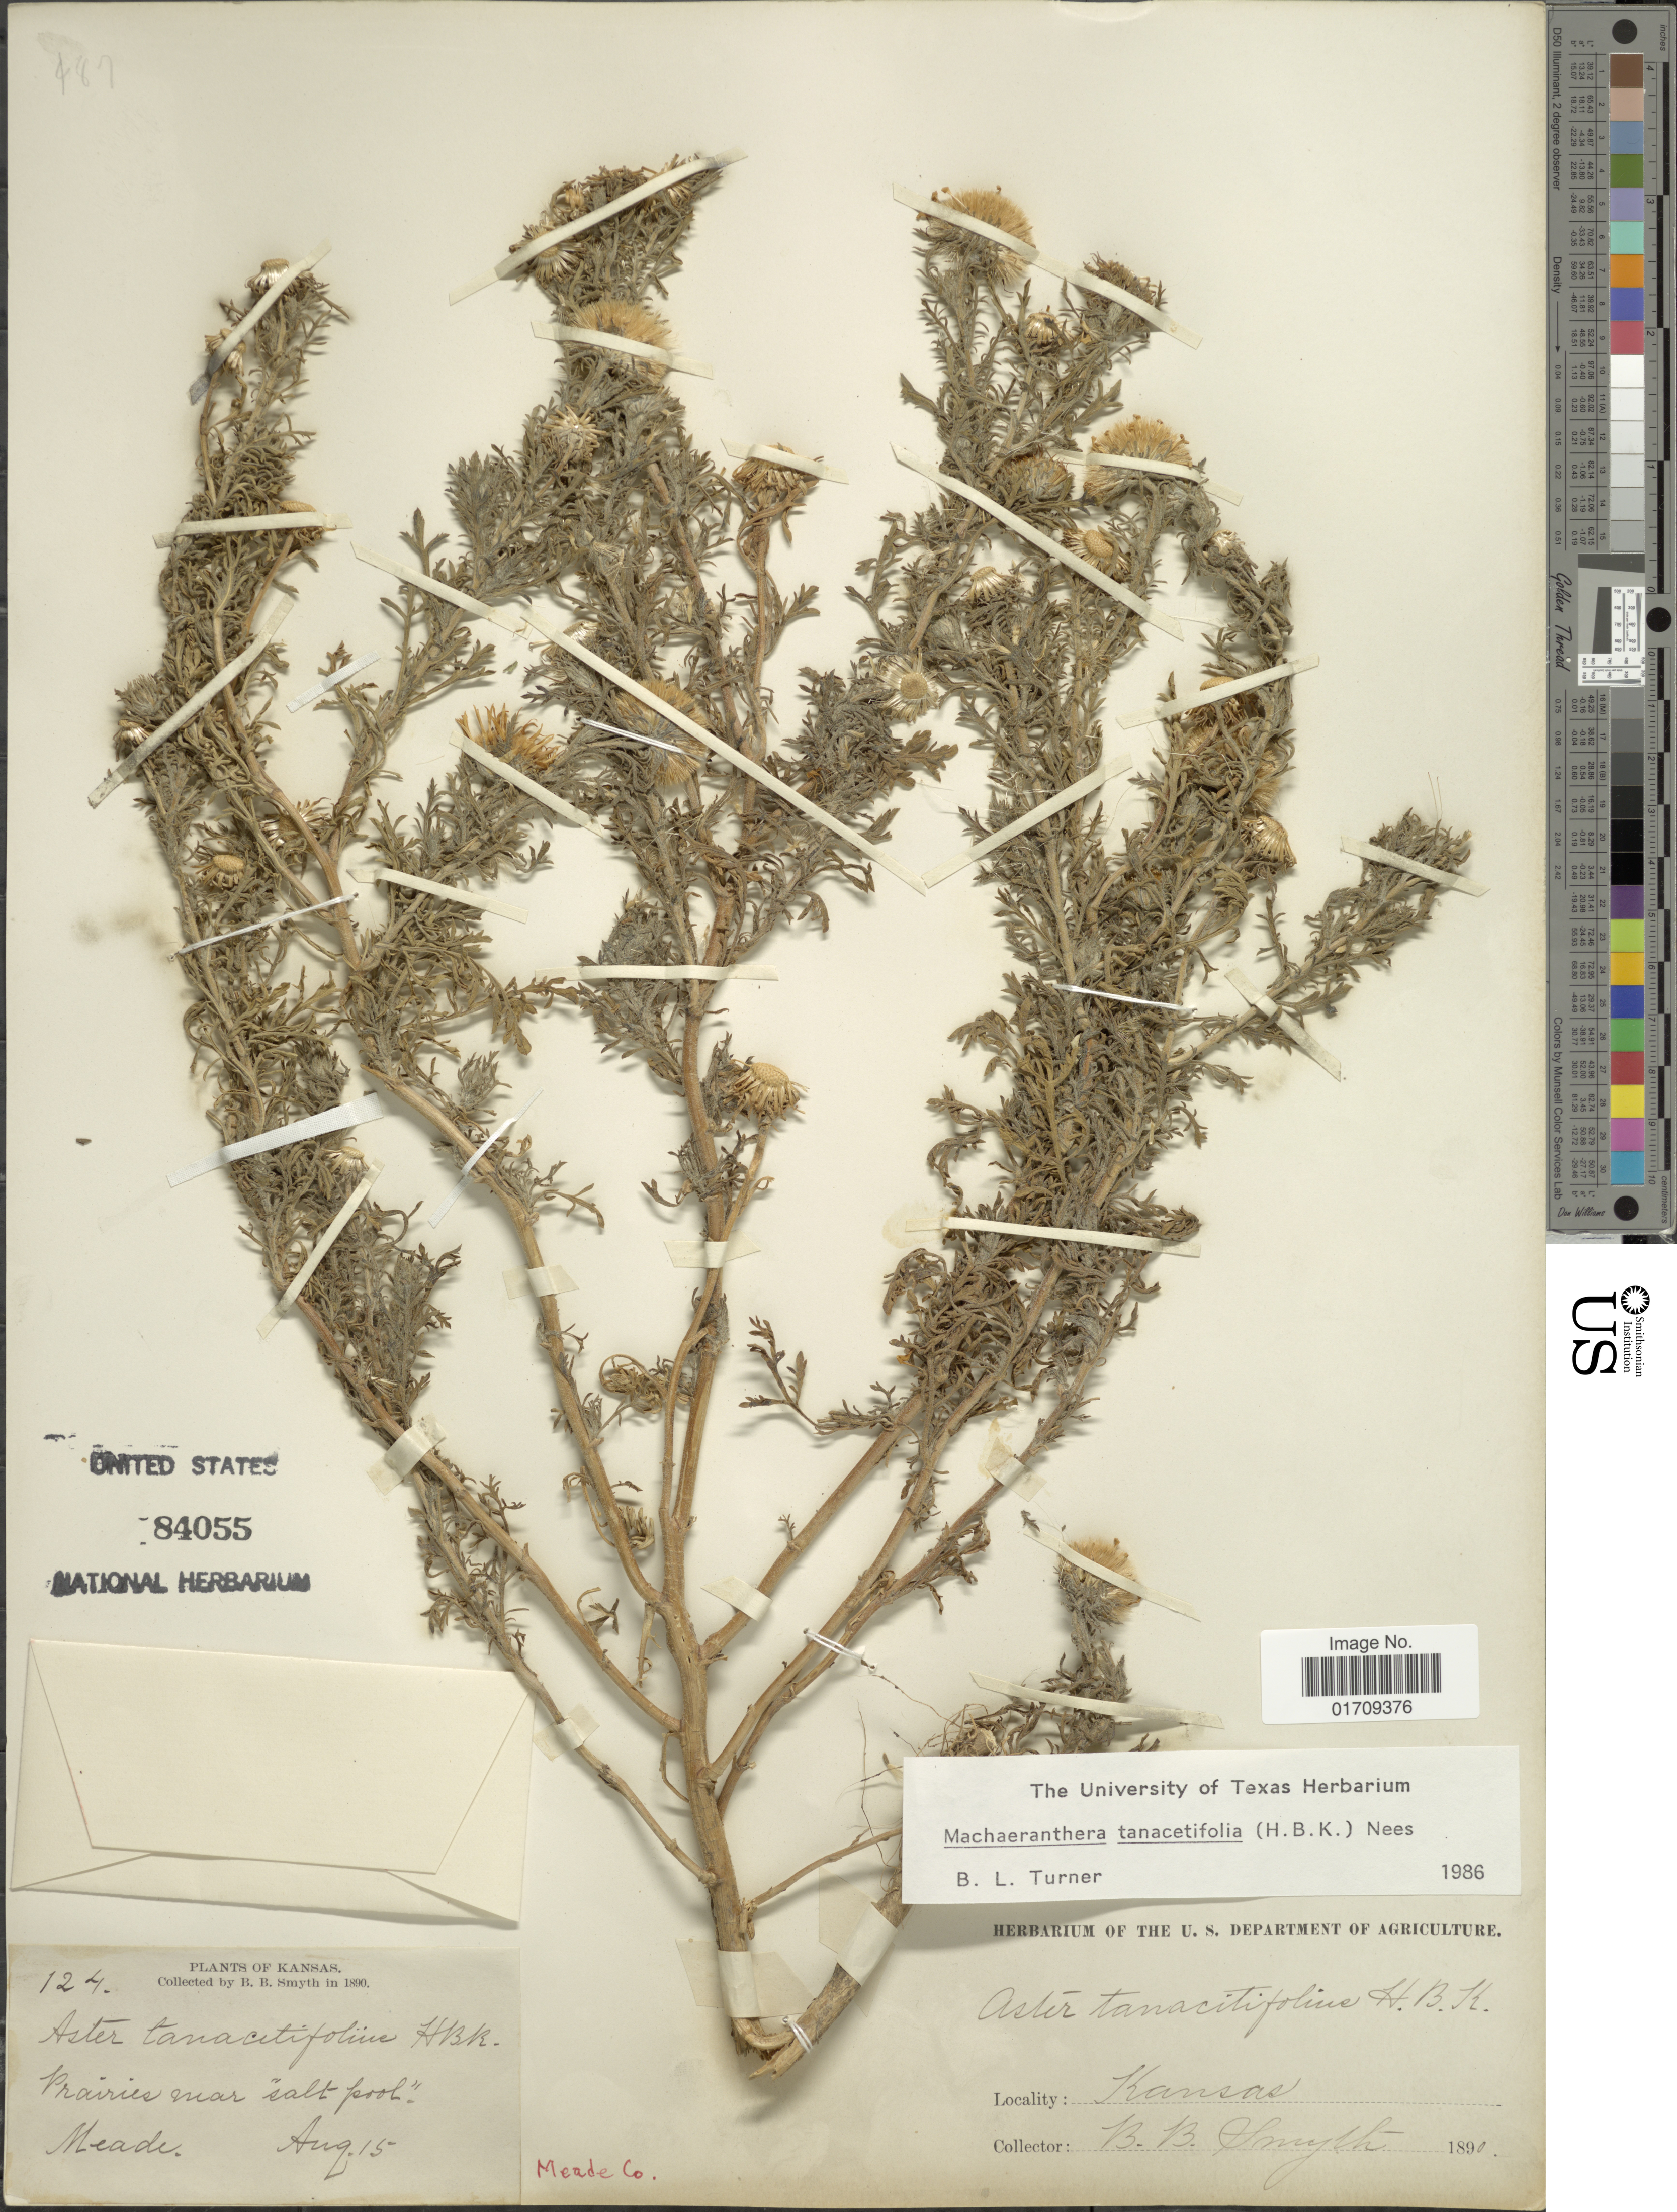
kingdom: Plantae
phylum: Tracheophyta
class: Magnoliopsida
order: Asterales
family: Asteraceae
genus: Machaeranthera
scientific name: Machaeranthera tanacetifolia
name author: (Kunth) Nees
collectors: B. Smyth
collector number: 124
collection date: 1890-08-15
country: United States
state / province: Kansas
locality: Near Salt Pool, Meade, Meade Co.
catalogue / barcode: US 84055